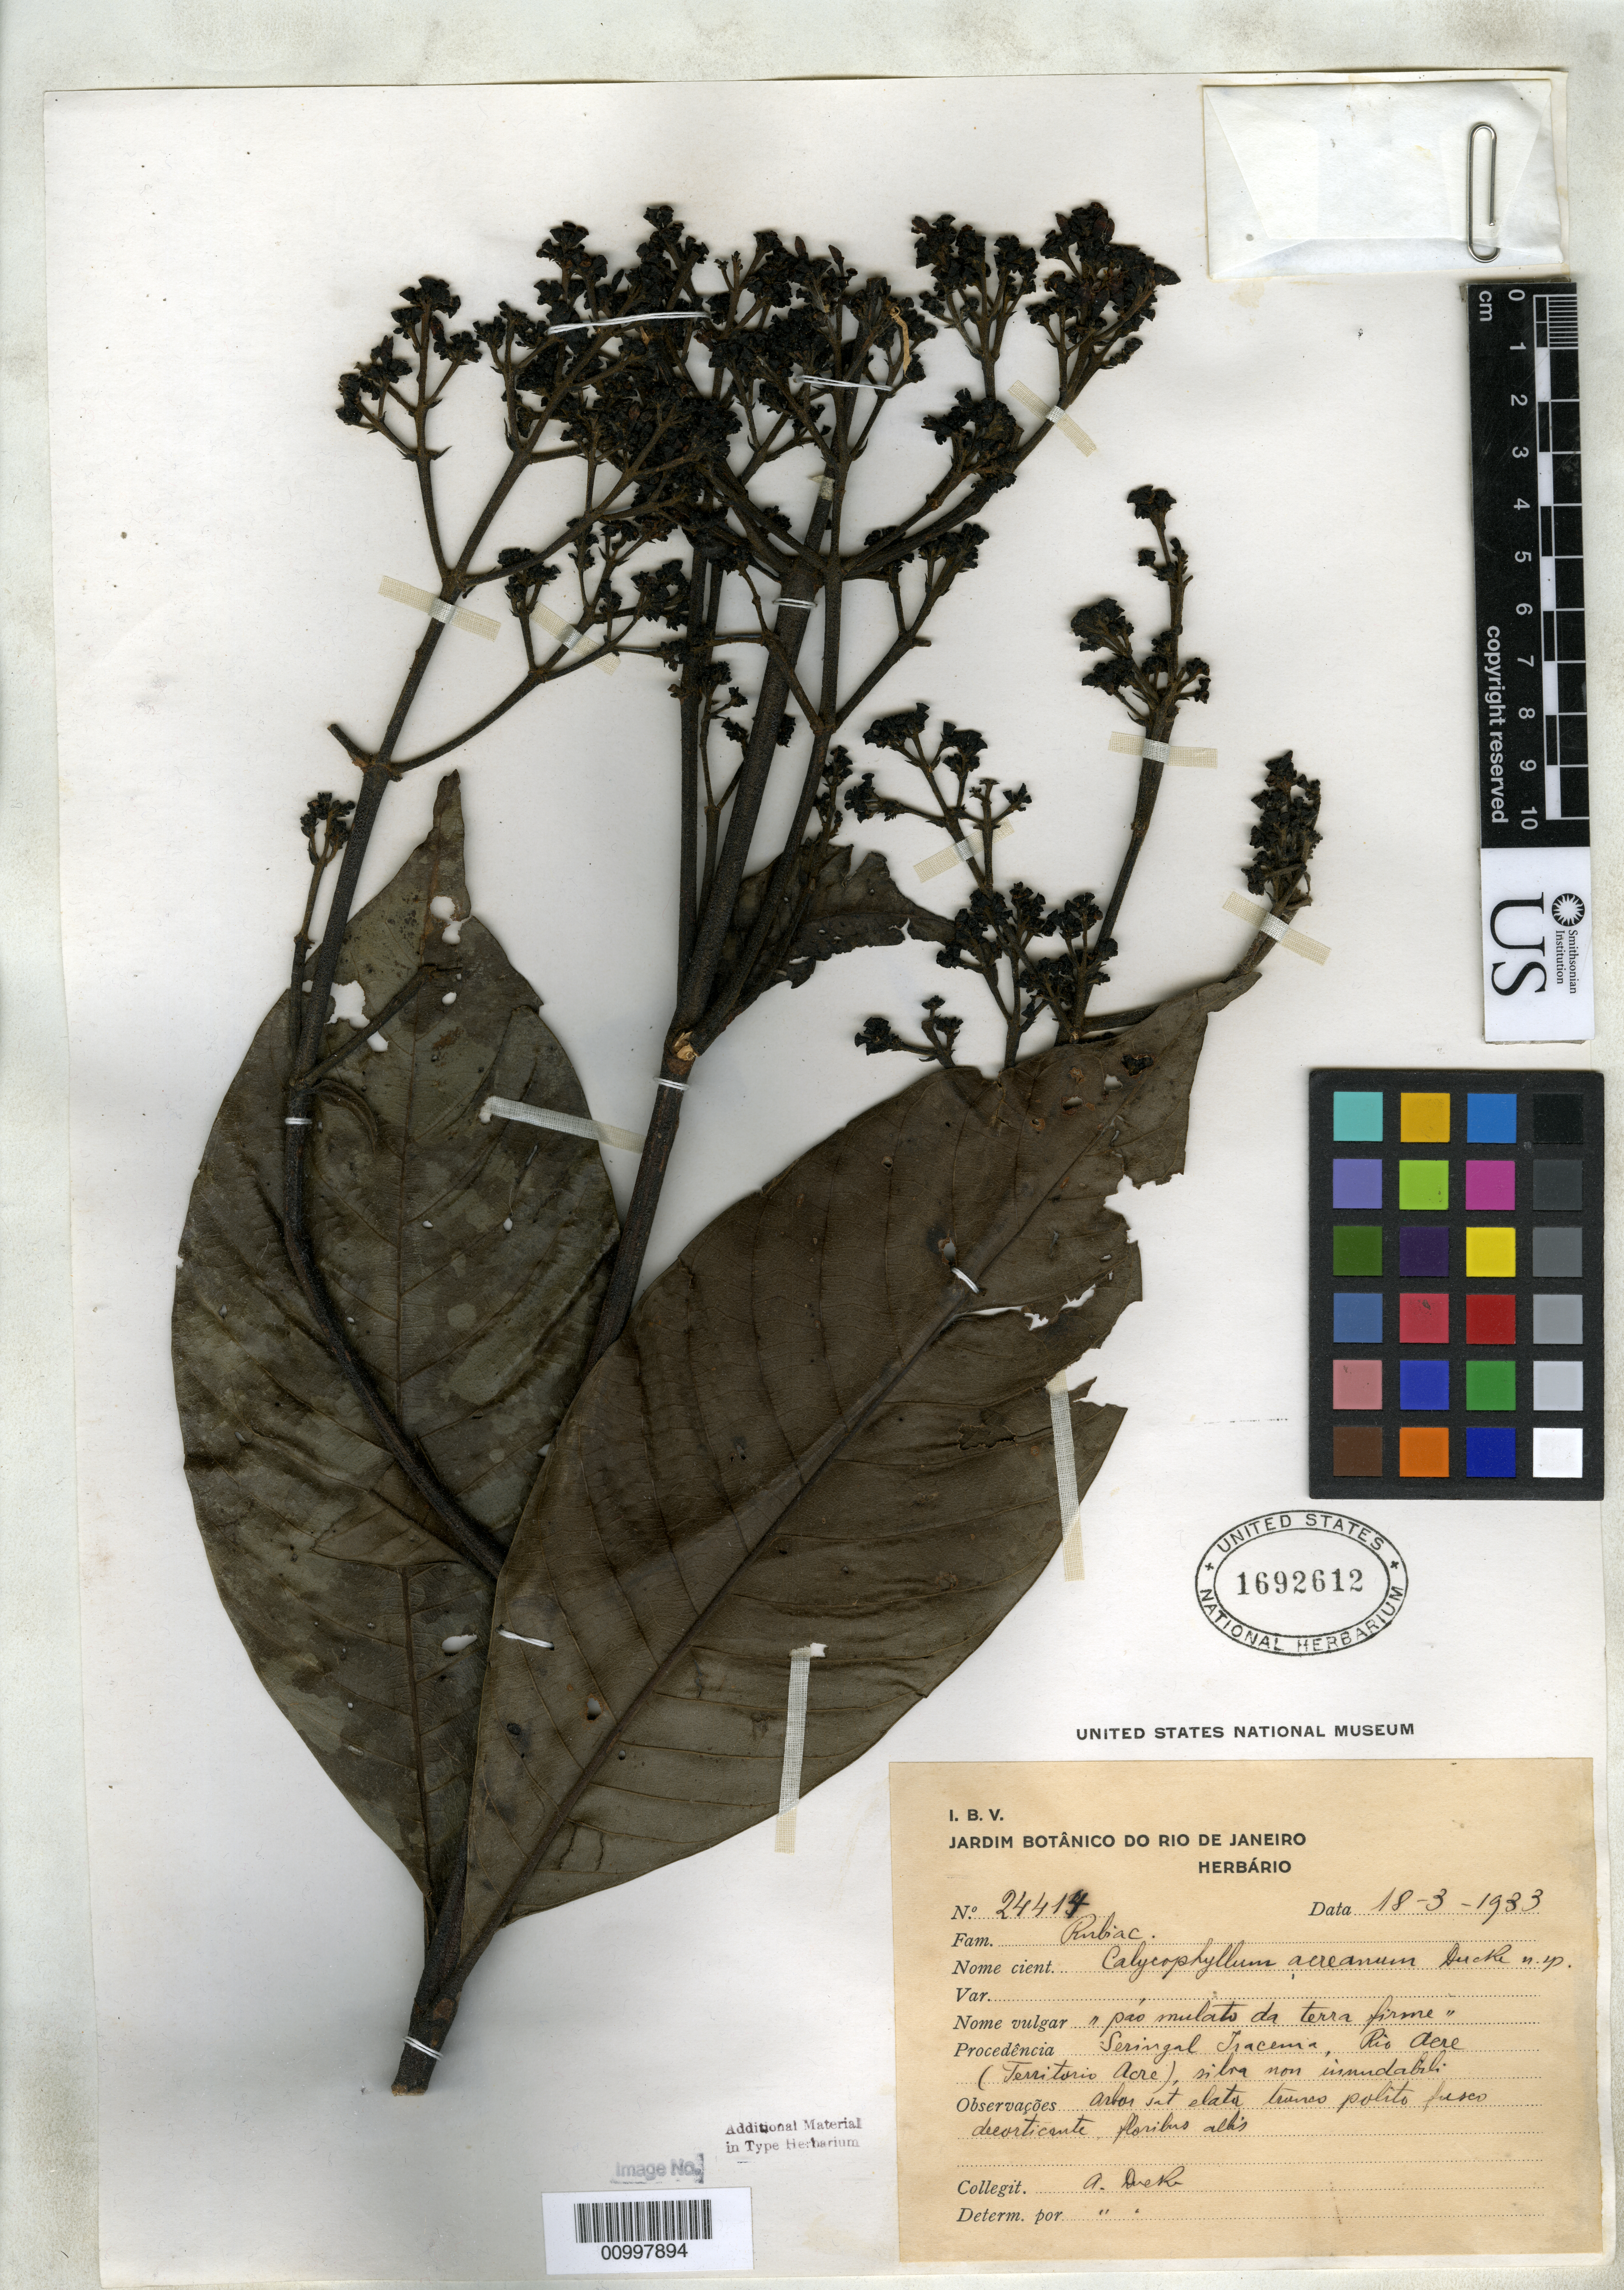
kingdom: Plantae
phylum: Tracheophyta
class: Magnoliopsida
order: Gentianales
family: Rubiaceae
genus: Calycophyllum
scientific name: Calycophyllum acreanum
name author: Ducke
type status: Isotype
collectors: A. Ducke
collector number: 24414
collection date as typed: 18 Mar 1933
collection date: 1933-03-18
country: Brazil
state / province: Acre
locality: Seringal Tracema, Rio Acre.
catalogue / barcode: US 1692612